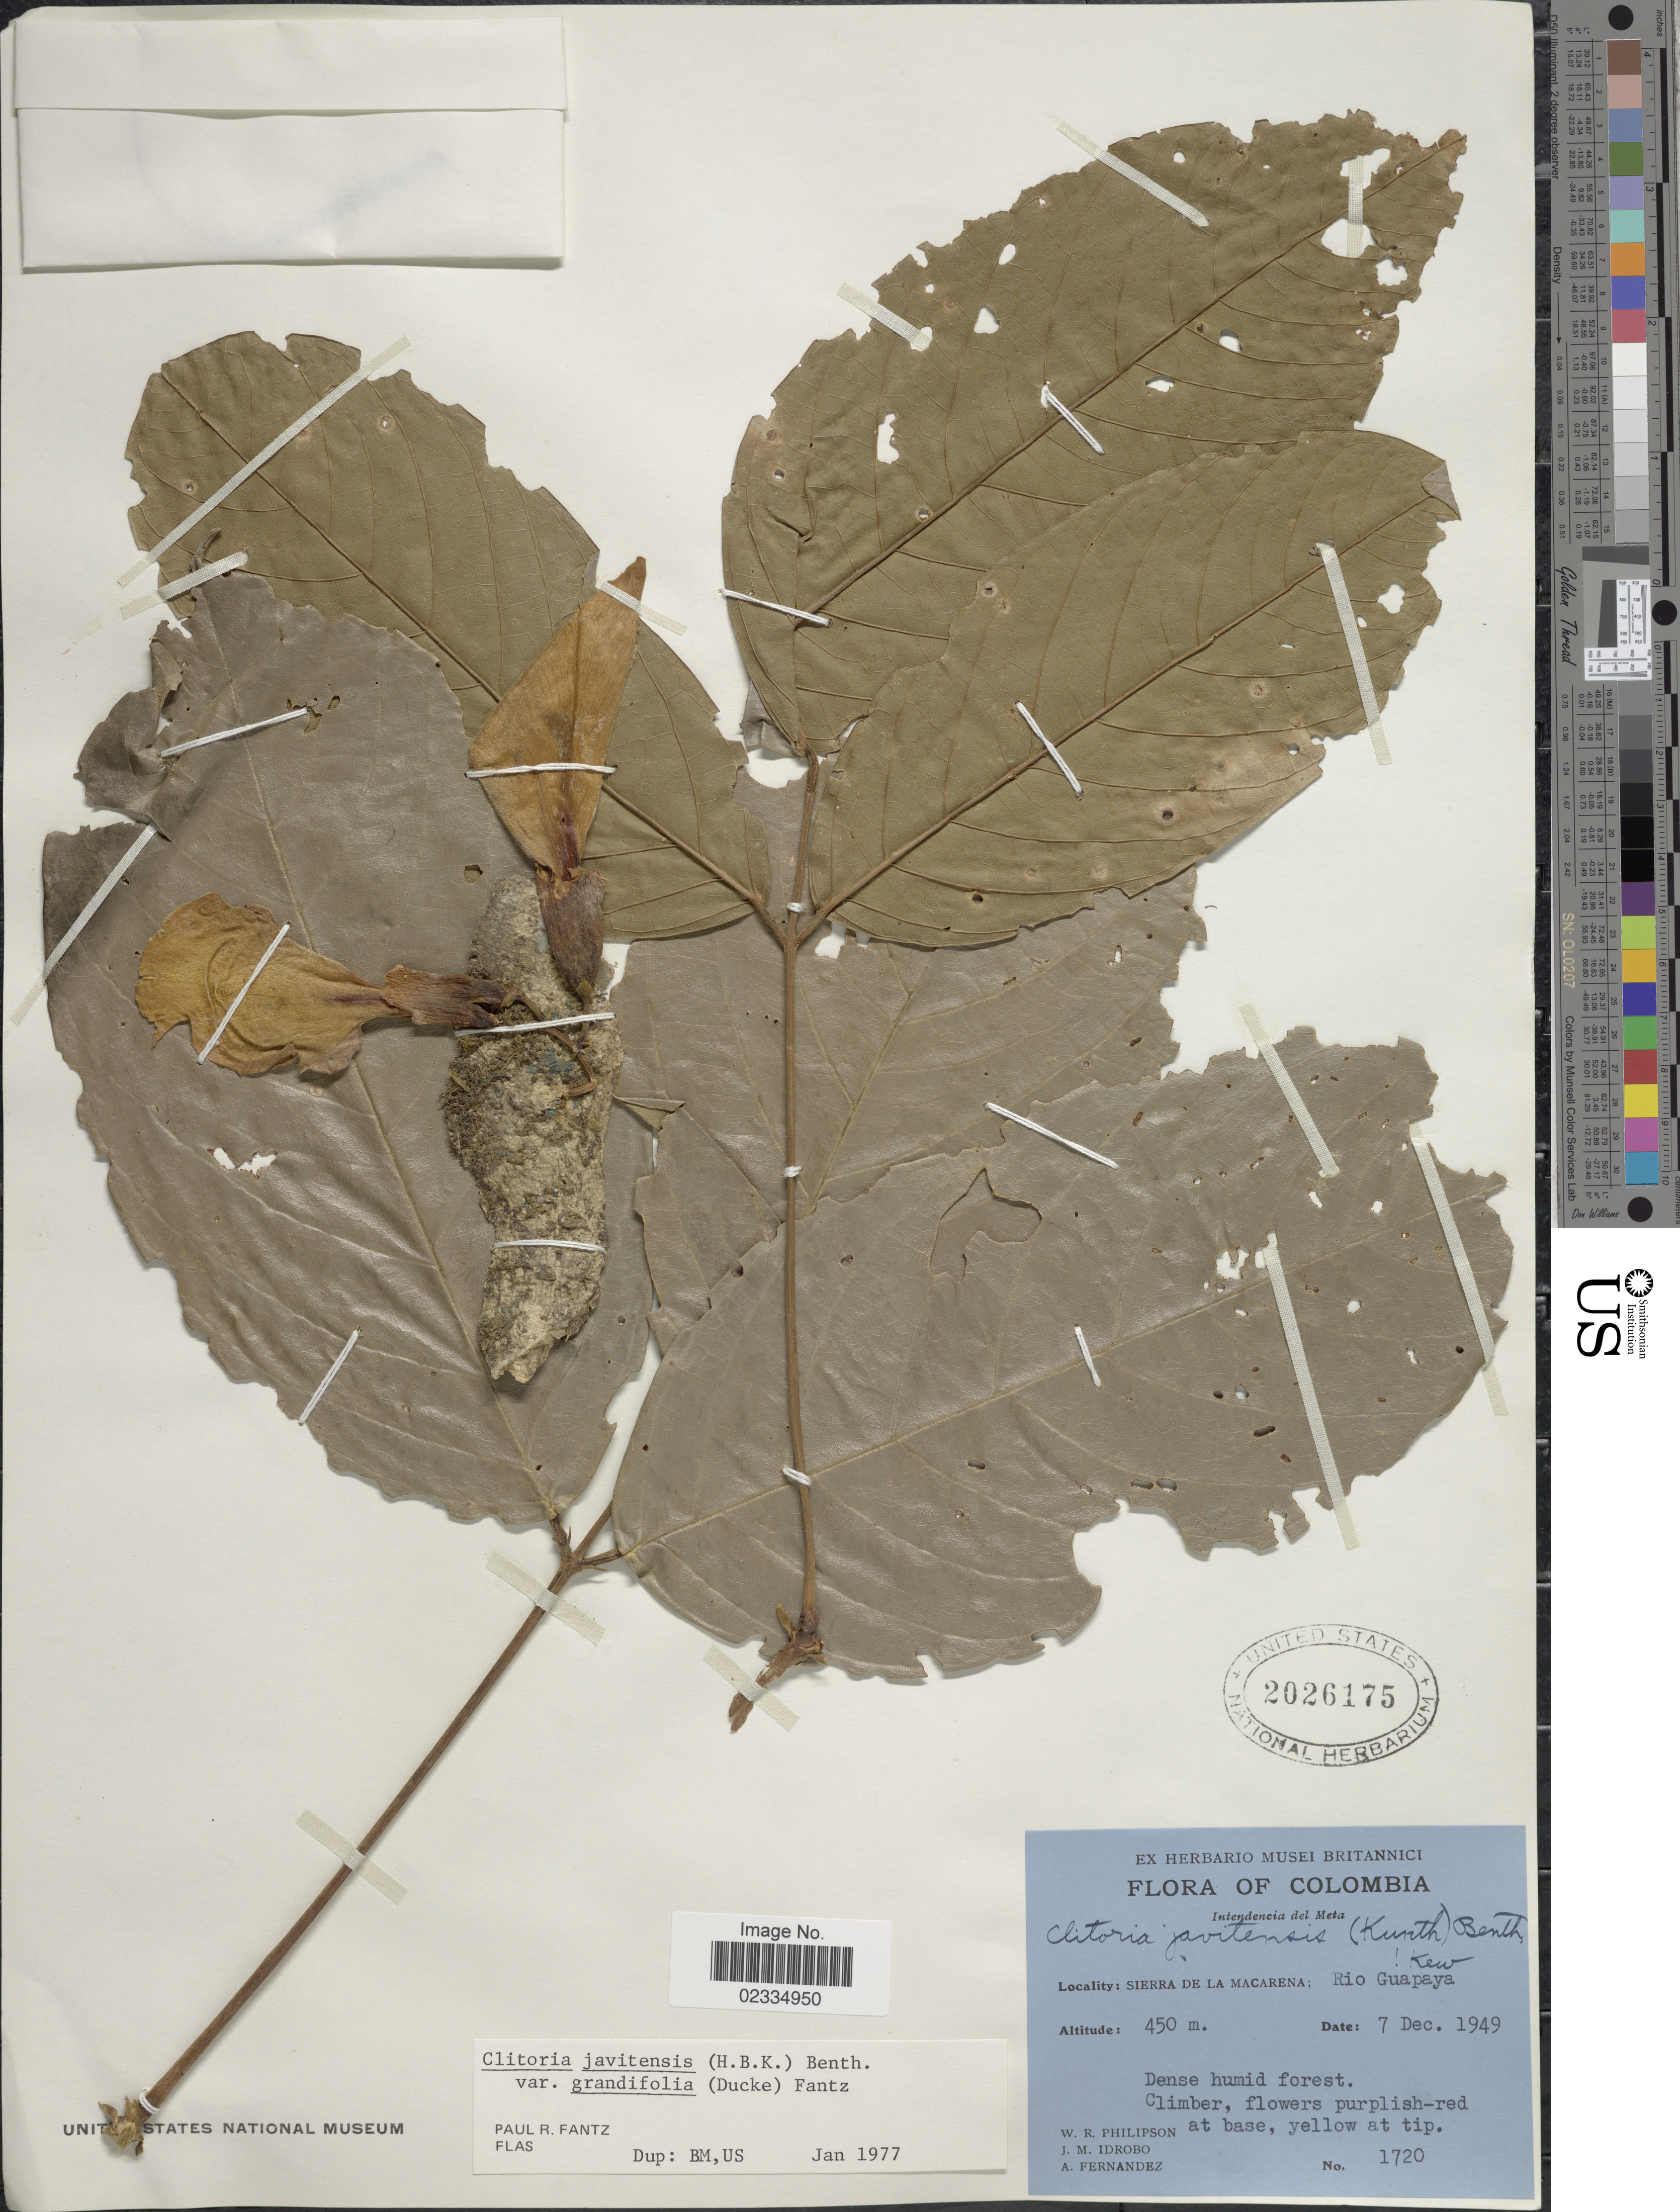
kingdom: Plantae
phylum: Tracheophyta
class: Magnoliopsida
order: Fabales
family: Fabaceae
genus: Clitoria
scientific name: Clitoria javitensis var. longiloba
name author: Fantz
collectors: W. R. Philipson, J. M. Idrobo & A. Fernandez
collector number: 1720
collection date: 1949-12-07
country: Colombia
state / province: Meta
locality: Sierra de la Macarena. Rio Guapaya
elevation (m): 450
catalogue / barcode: US 2026175